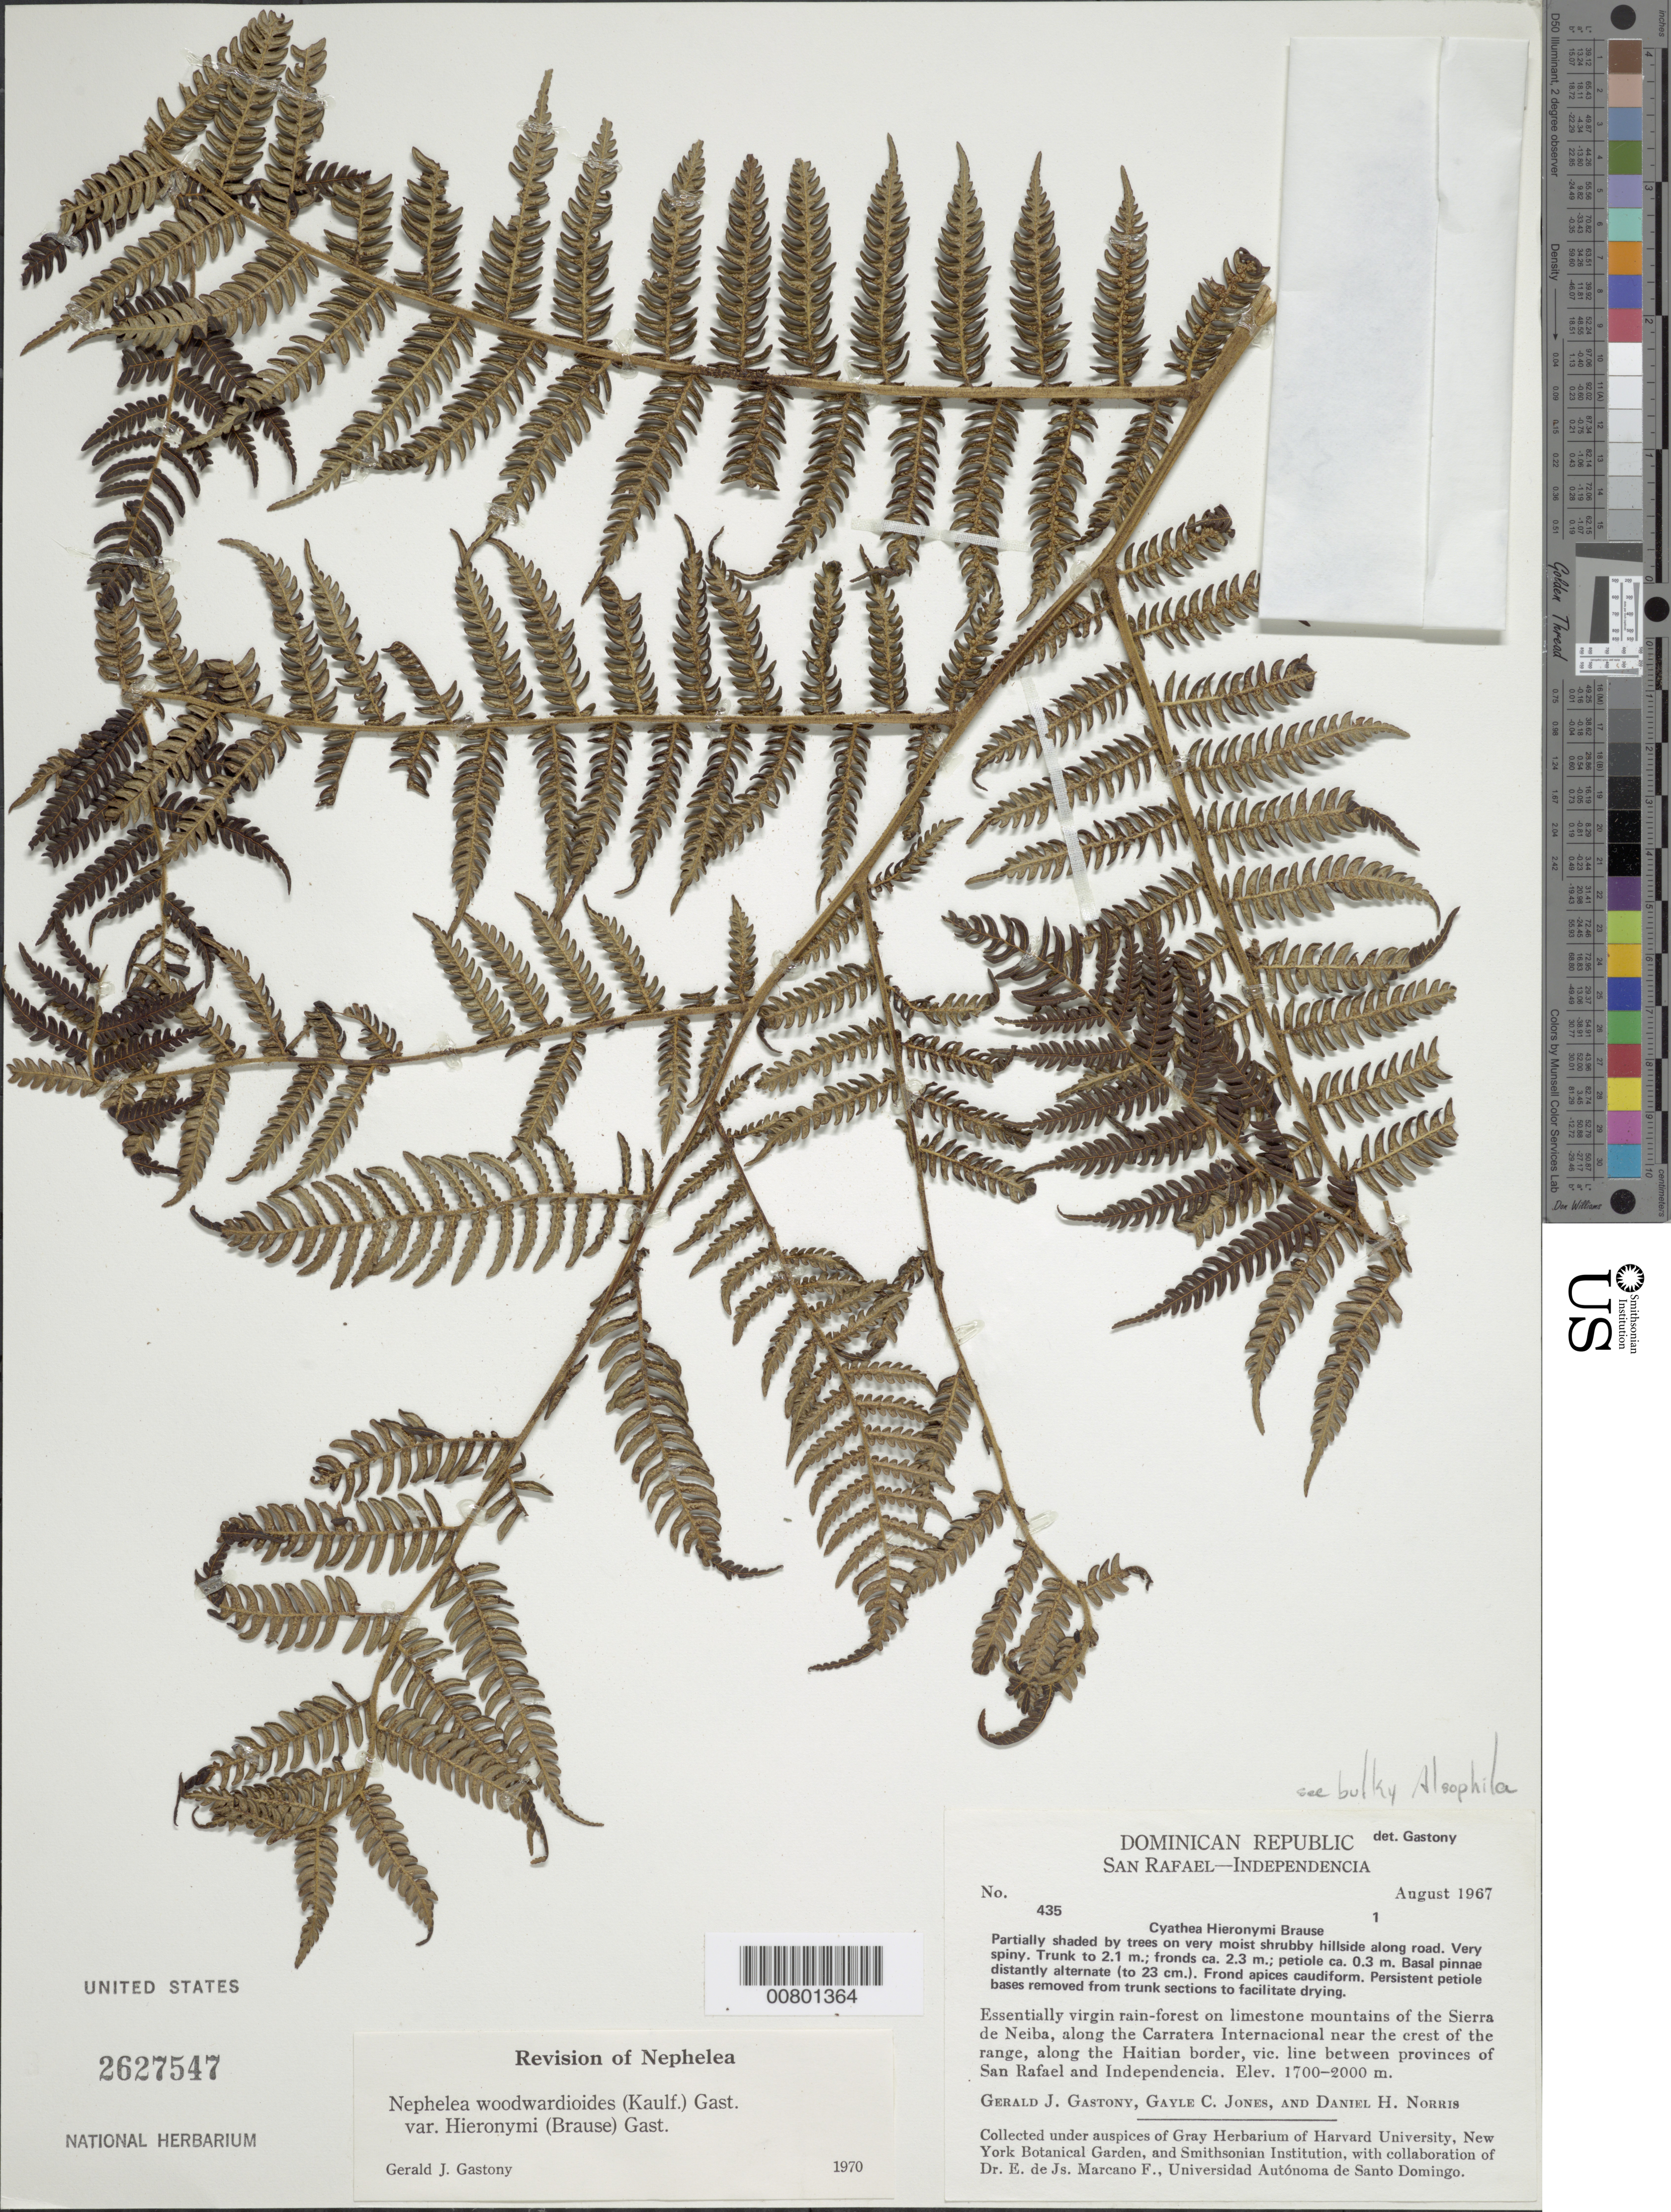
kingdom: Plantae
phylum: Tracheophyta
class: Polypodiopsida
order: Cyatheales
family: Cyatheaceae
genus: Alsophila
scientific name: Alsophila woodwardioides var. hieronymii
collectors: G. Gastony, G. C. Jones & D. H. Norris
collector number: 435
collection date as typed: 01 Aug 1967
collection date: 1967-08-01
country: Dominican Republic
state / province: Independencia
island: Hispaniola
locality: San Rafael-Independencia, Sierra de Neiba, Carratera International, along Haitian border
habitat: Essentially virgin rainforest on limestone mountain; partially shaded by trees on very moist shrubby hillside along road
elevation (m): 1700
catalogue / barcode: US 2627547